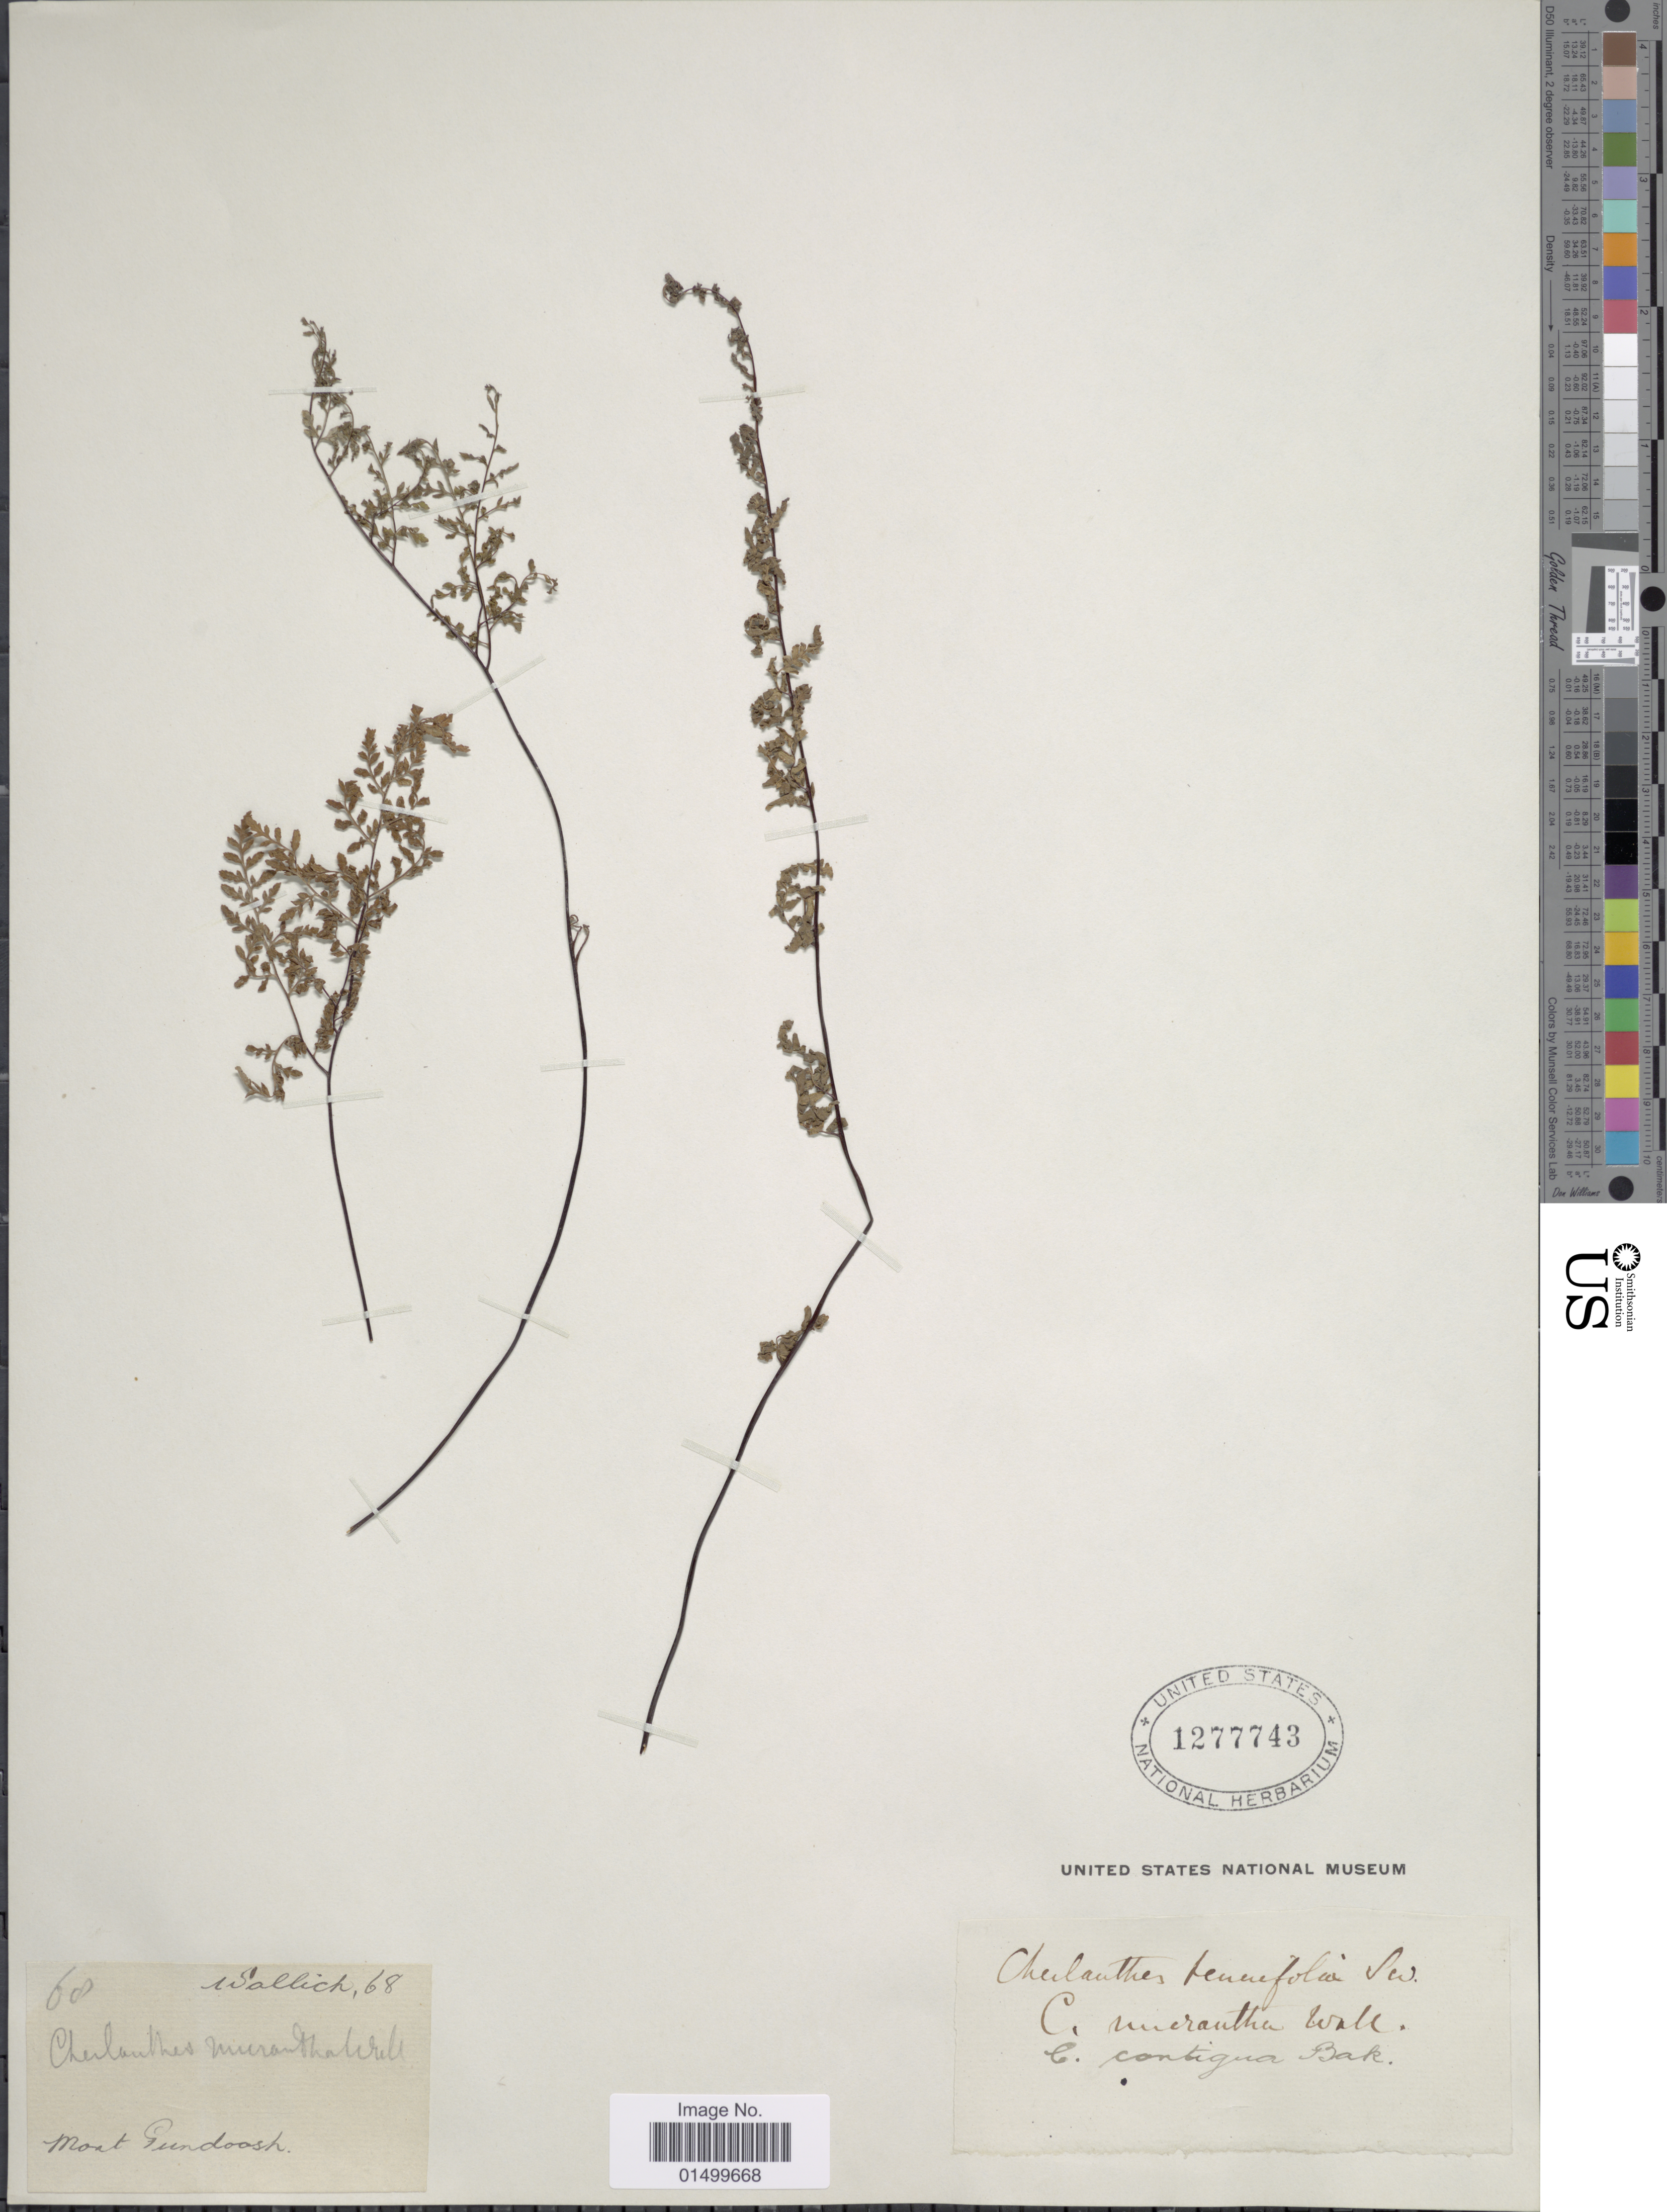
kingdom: Plantae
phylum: Tracheophyta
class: Polypodiopsida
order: Polypodiales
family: Pteridaceae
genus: Cheilanthes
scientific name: Cheilanthes tenuifolia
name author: (Burm. f.) Sw.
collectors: -- Wallich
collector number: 68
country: India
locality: Mont Pundooah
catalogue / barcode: US 1277743